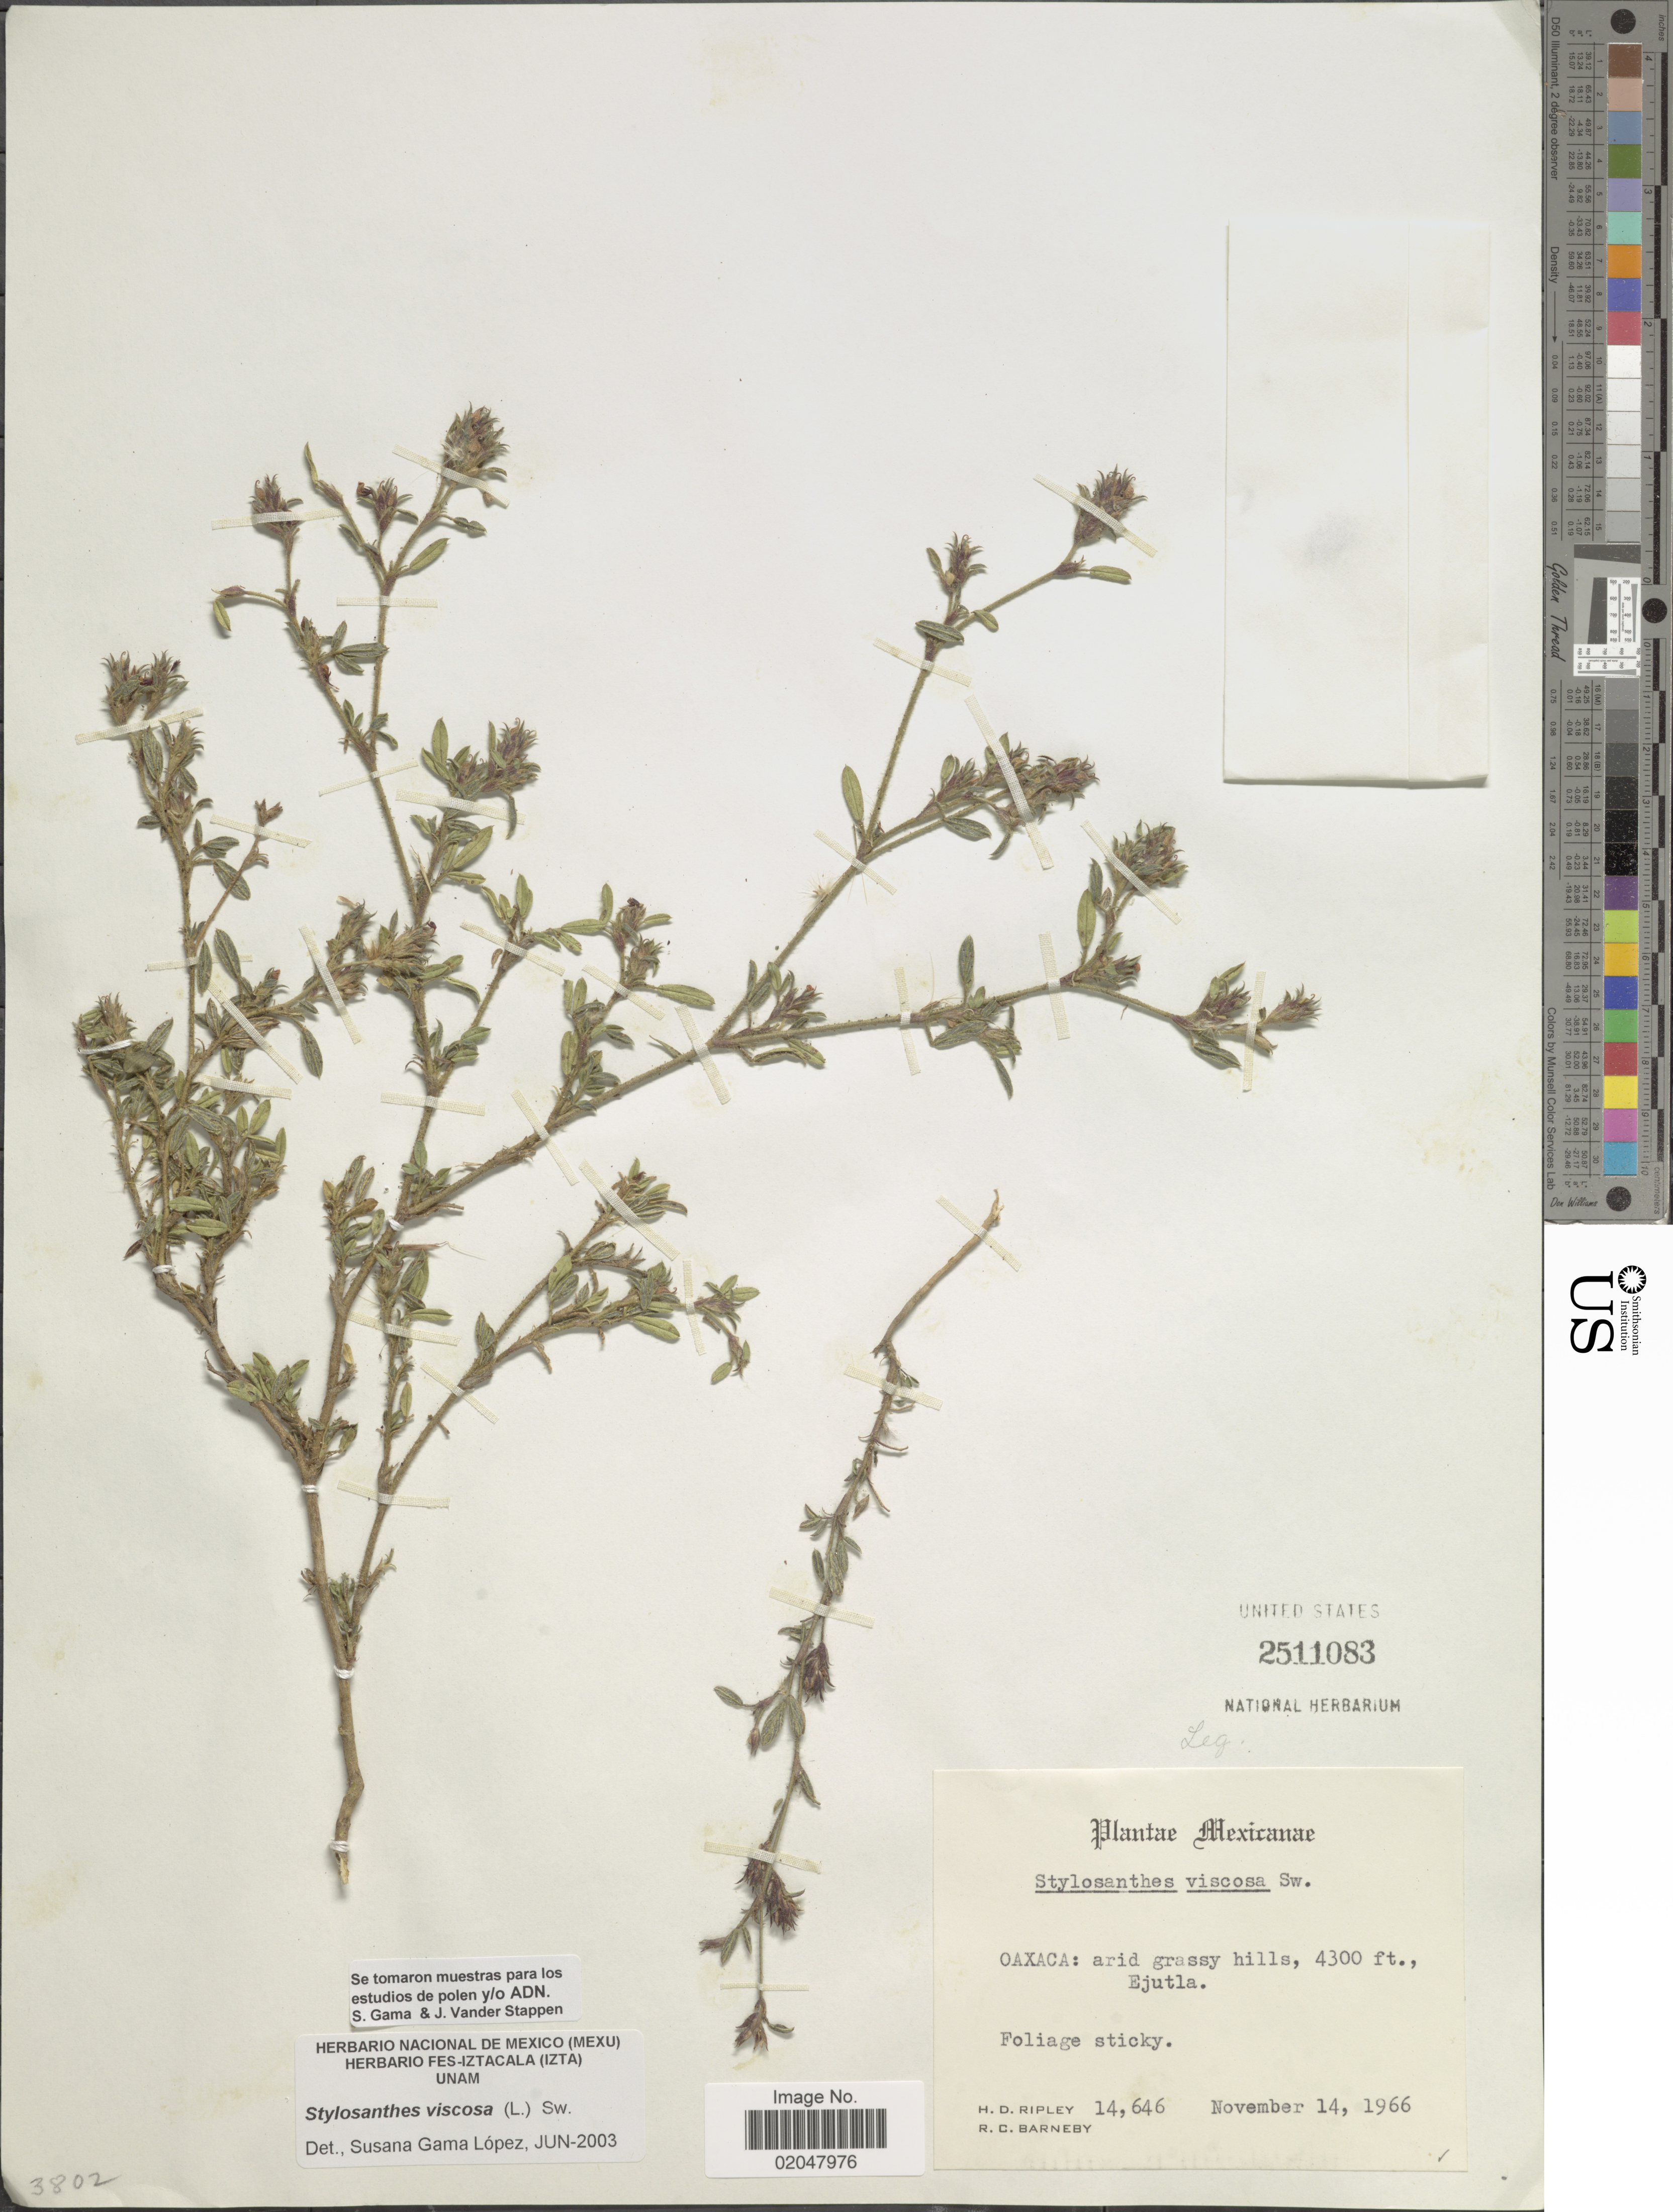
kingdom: Plantae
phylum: Tracheophyta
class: Magnoliopsida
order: Fabales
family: Fabaceae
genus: Stylosanthes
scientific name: Stylosanthes viscosa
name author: Sw.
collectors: H. Ripley & R. C. Barneby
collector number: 14646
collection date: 1966-11-14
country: Mexico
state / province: Oaxaca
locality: Ejutla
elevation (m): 1311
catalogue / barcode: US 2511083